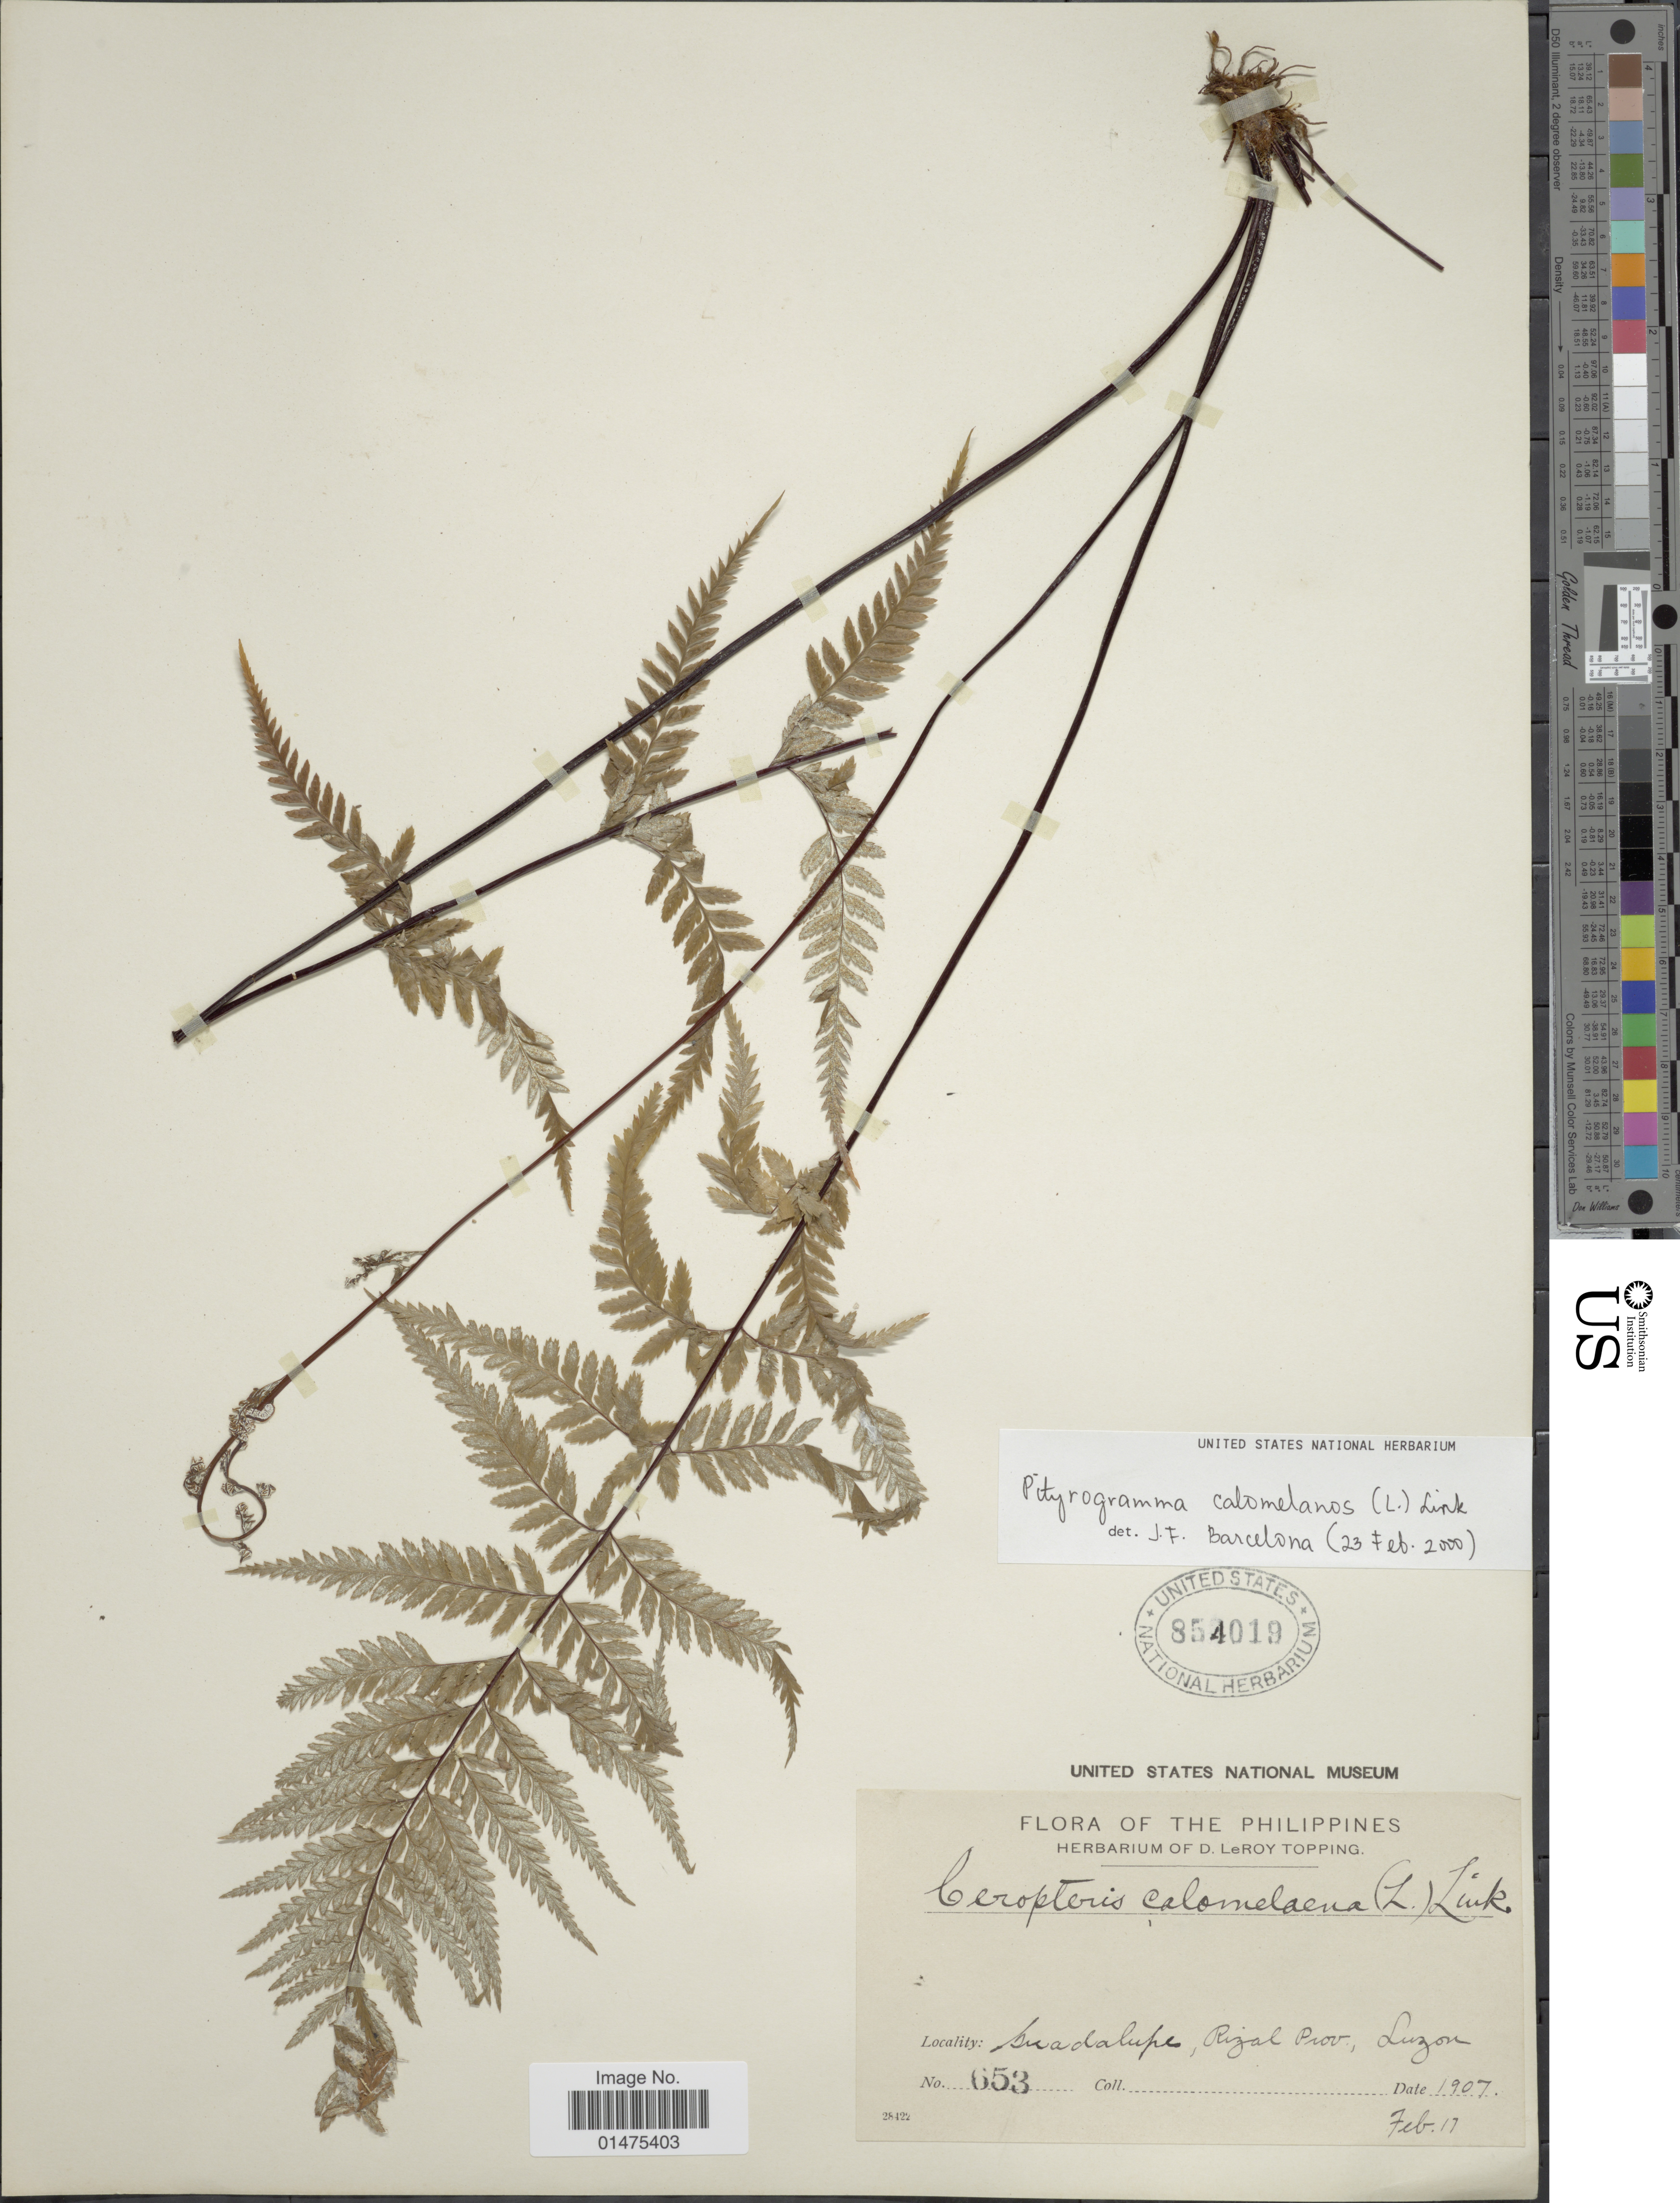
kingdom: Plantae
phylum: Tracheophyta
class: Polypodiopsida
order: Polypodiales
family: Pteridaceae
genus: Pityrogramma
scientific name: Pityrogramma calomelanos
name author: (L.) Link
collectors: D. L. Topping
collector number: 653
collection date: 1907-02-17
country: Philippines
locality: Buadalupe, rizal Prov, Luzon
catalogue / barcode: US 854019